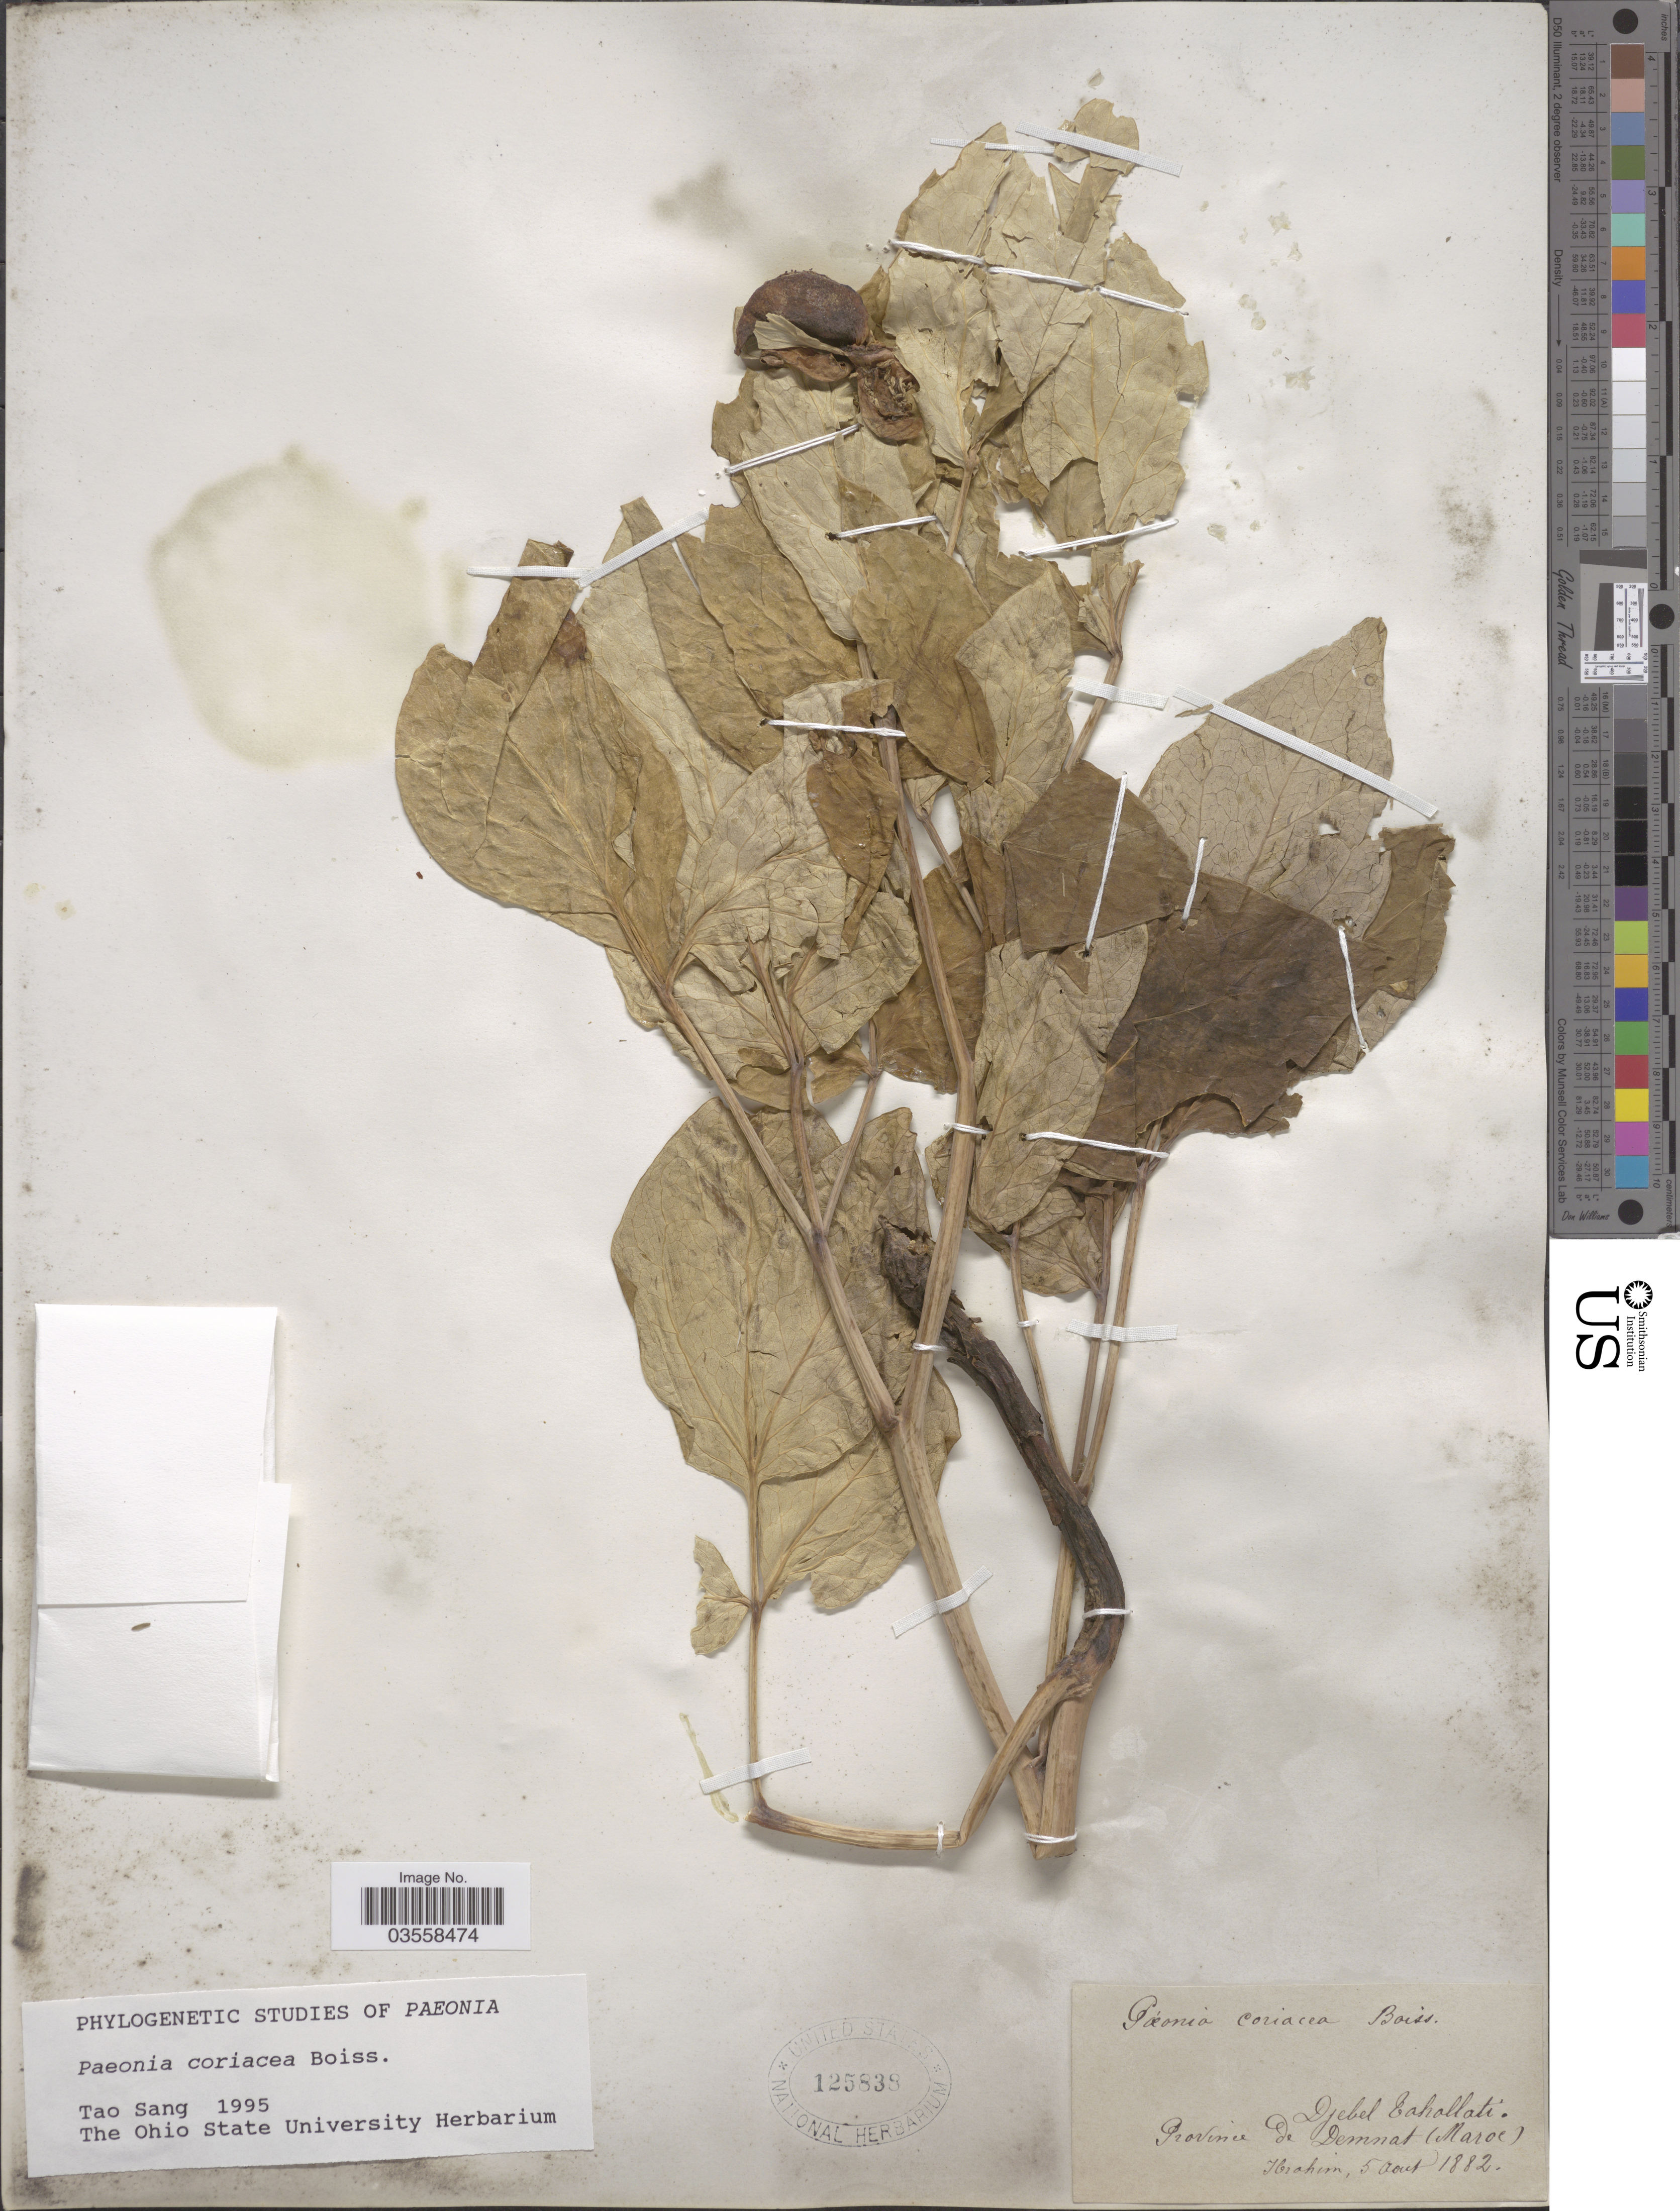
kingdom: Plantae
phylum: Tracheophyta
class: Magnoliopsida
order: Saxifragales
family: Paeoniaceae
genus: Paeonia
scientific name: Paeonia coriacea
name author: Boiss.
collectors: -. Ibrahim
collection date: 1882-08-05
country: Morocco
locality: Djebel Tahallati. Province de Demnat (Maroc).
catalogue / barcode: US 125838